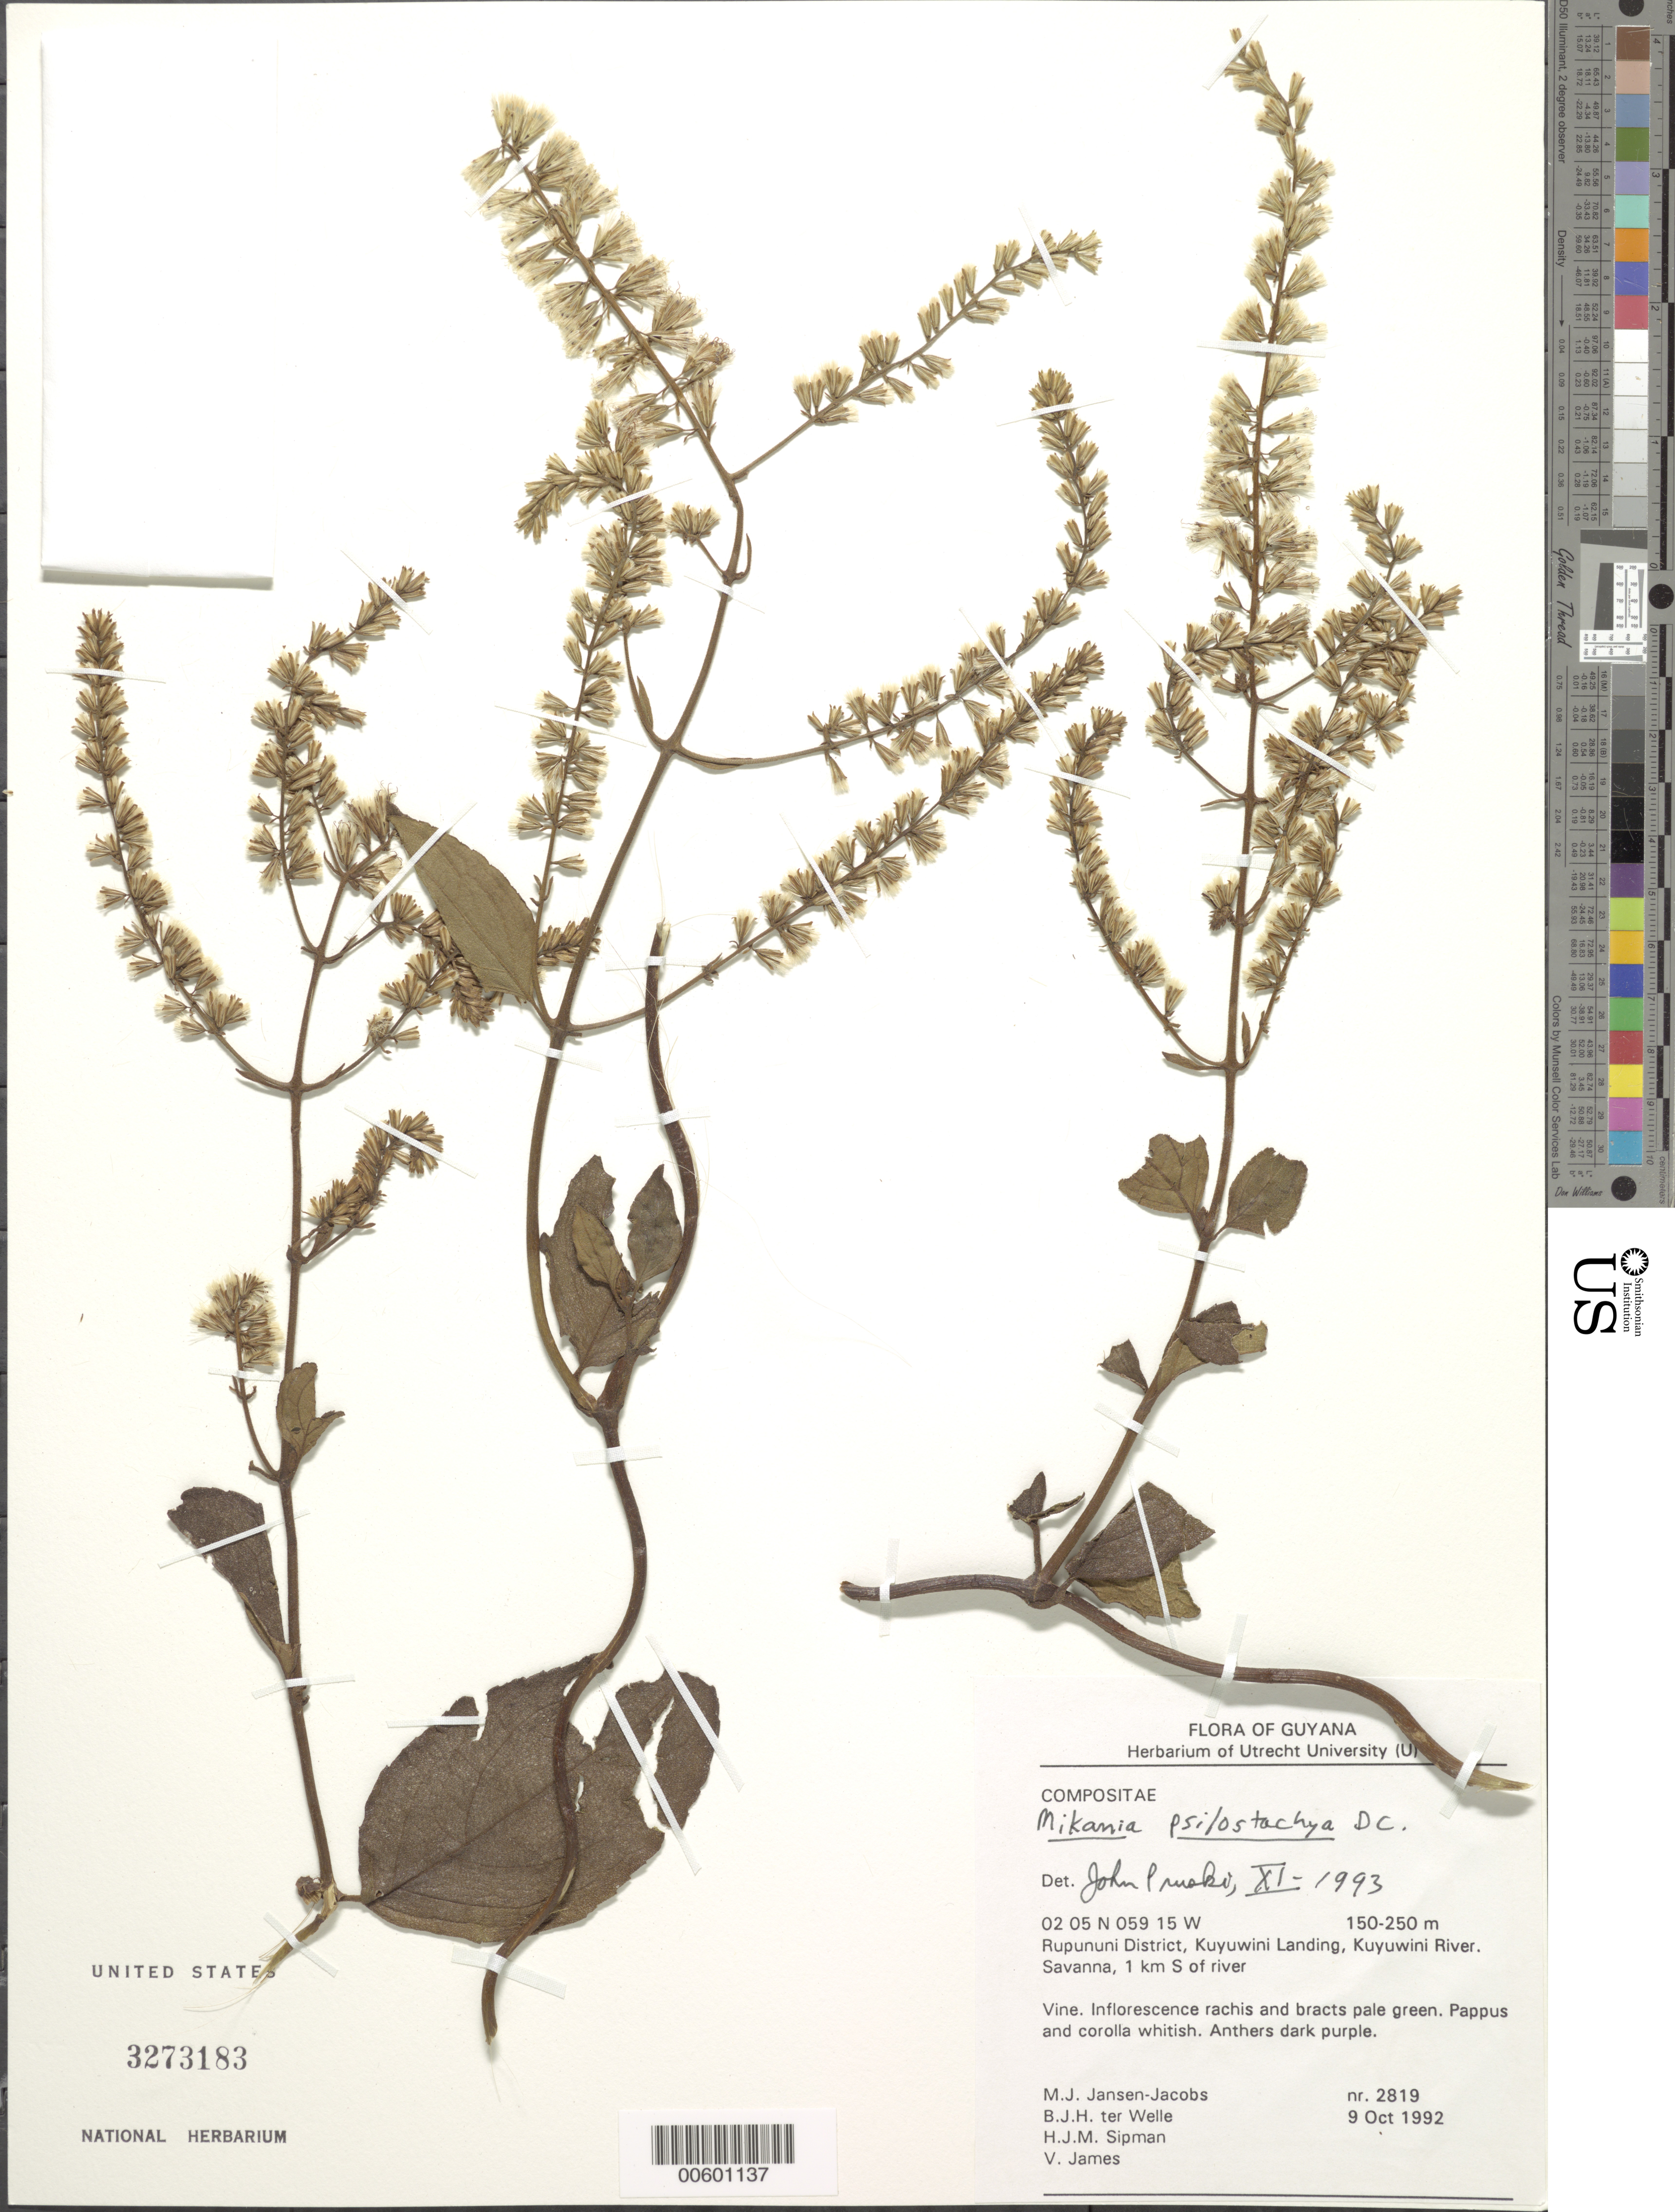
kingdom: Plantae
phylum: Tracheophyta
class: Magnoliopsida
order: Asterales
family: Asteraceae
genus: Mikania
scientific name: Mikania psilostachya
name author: DC.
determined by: Pruski, J. F.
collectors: M. J. Jansen-Jacobs, B. Welle, H. J. M. Sipman & V. James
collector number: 2819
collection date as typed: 9-Oct-92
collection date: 1992-10-09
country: Guyana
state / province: U. Takutu-U. Essequibo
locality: Kuyuwini Landing, Kuyuwini River, Rupununi District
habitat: Savanna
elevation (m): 150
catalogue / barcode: US 3273183